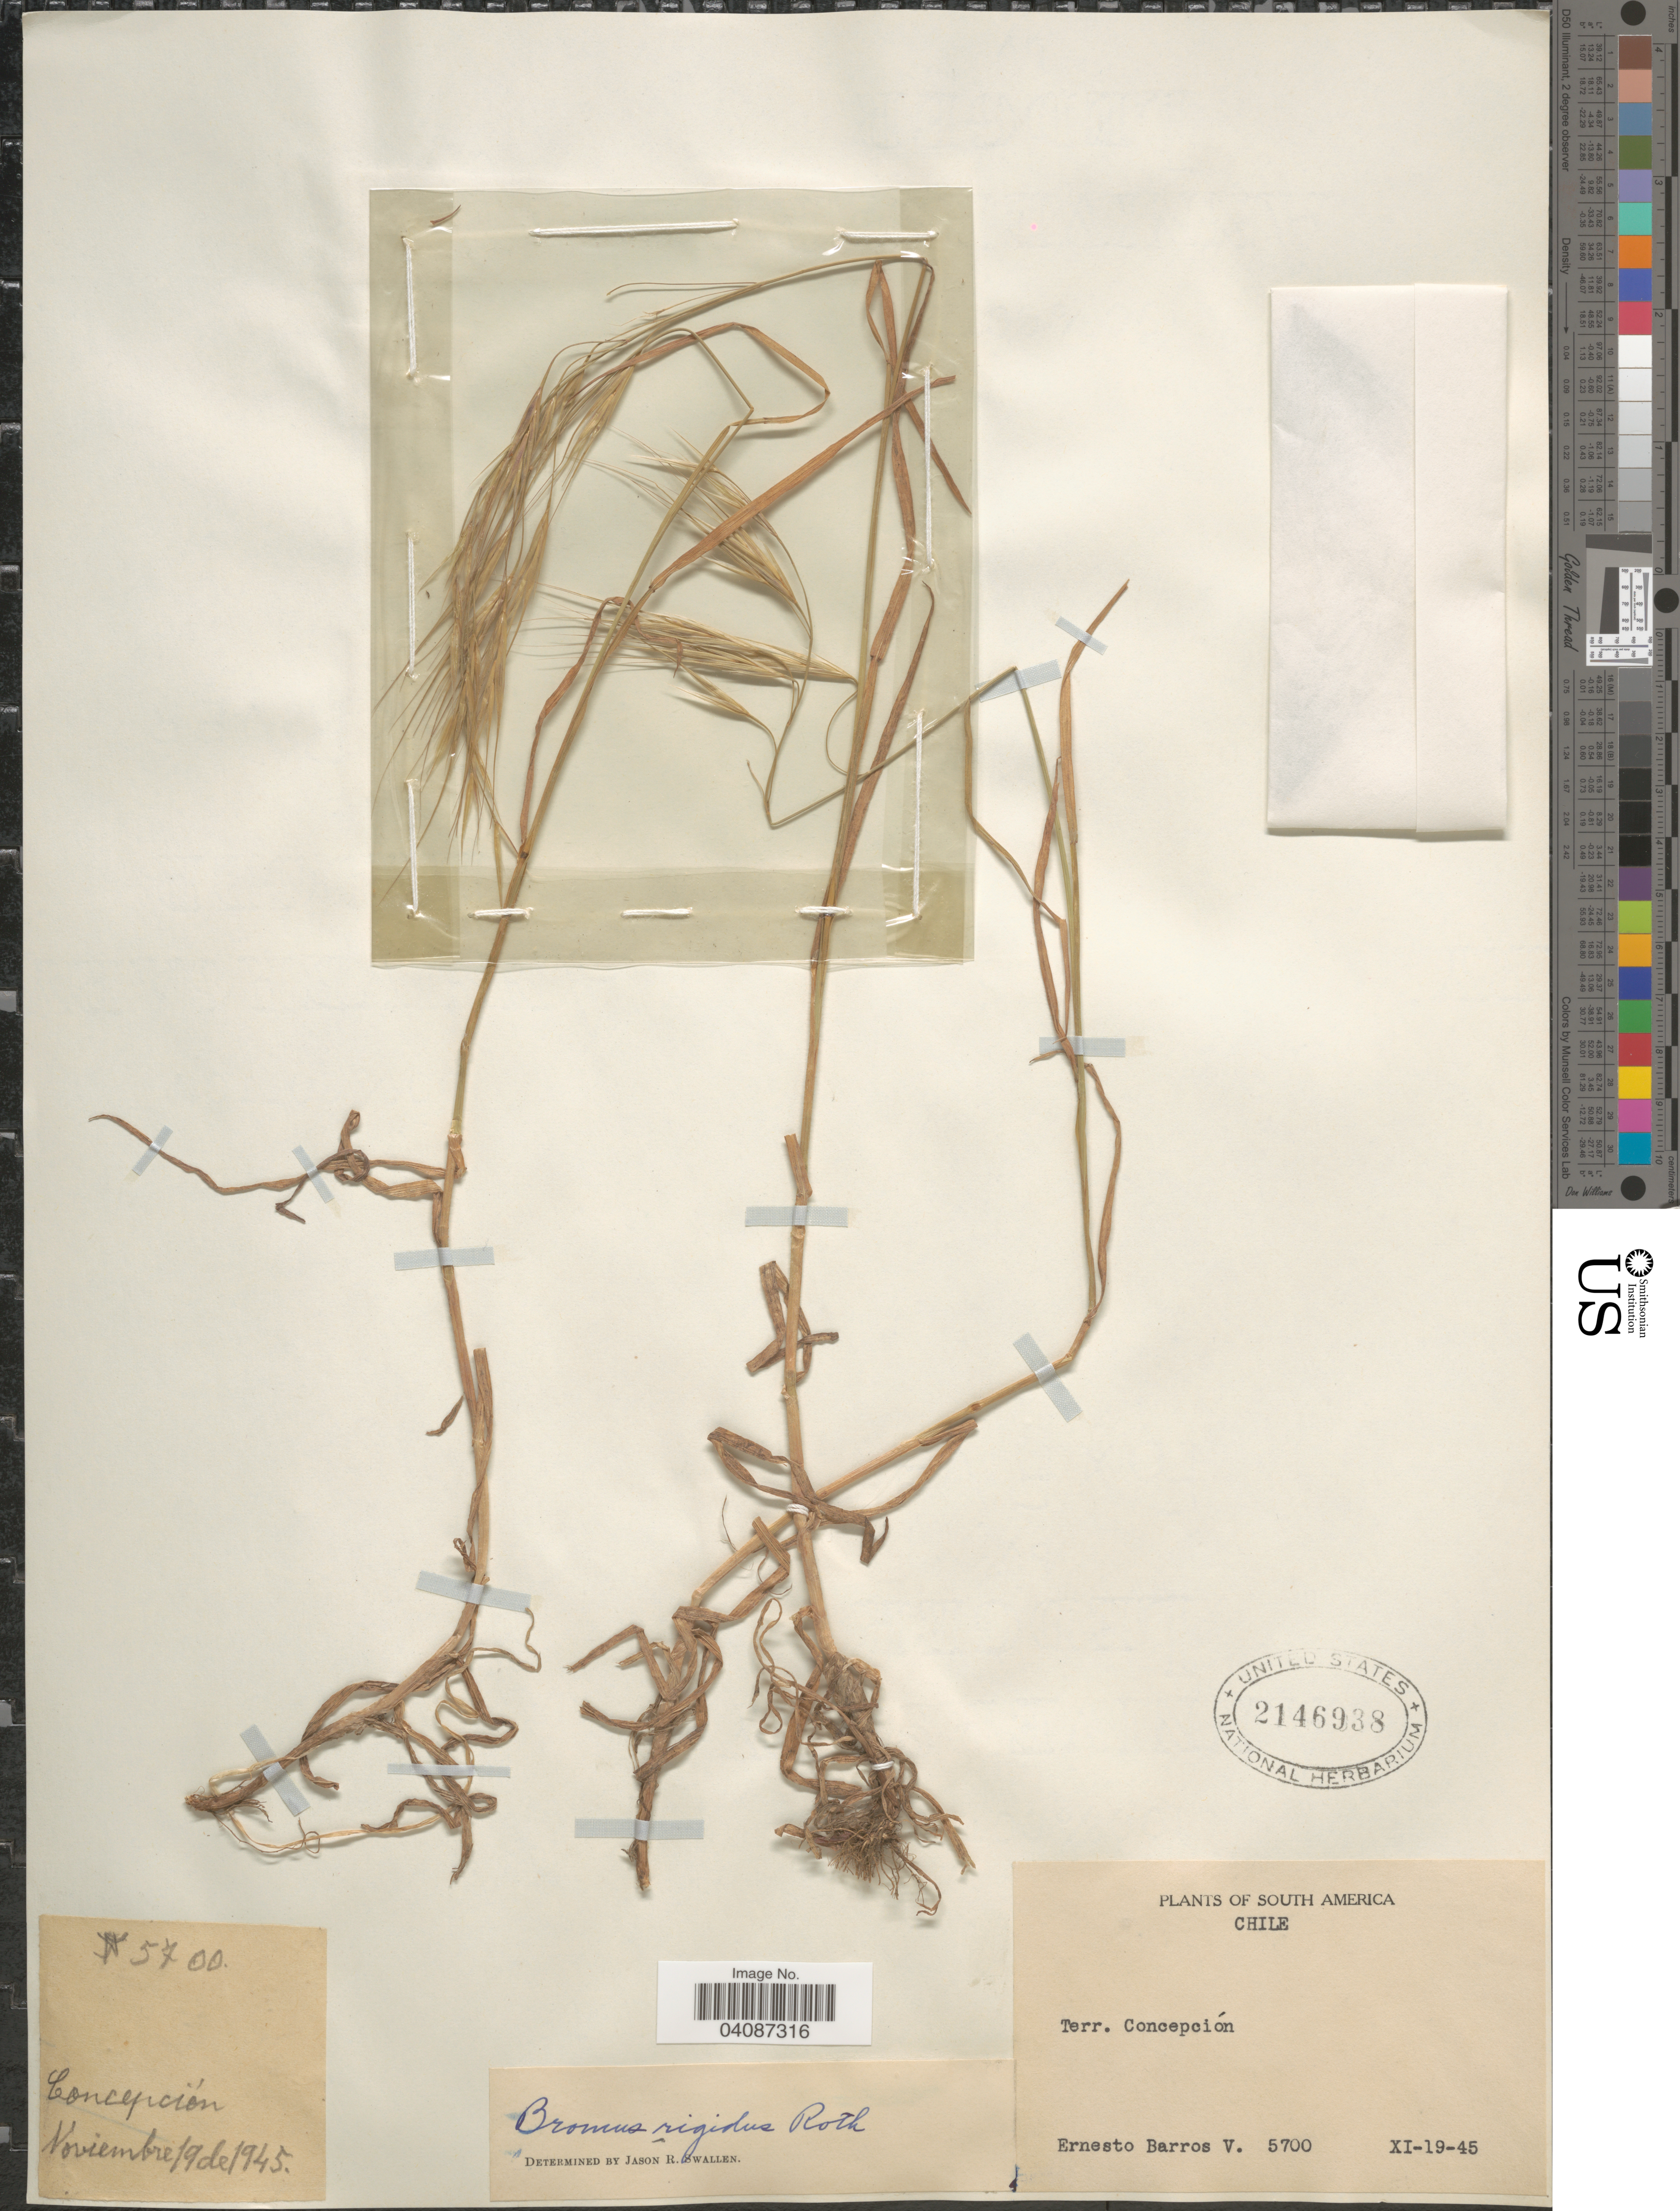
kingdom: Plantae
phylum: Tracheophyta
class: Liliopsida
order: Poales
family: Poaceae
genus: Bromus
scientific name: Bromus rigidus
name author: Roth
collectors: E. Barros V.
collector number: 5700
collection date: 1945-11-19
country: Chile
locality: Terr. Concepción.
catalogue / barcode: US 2146938